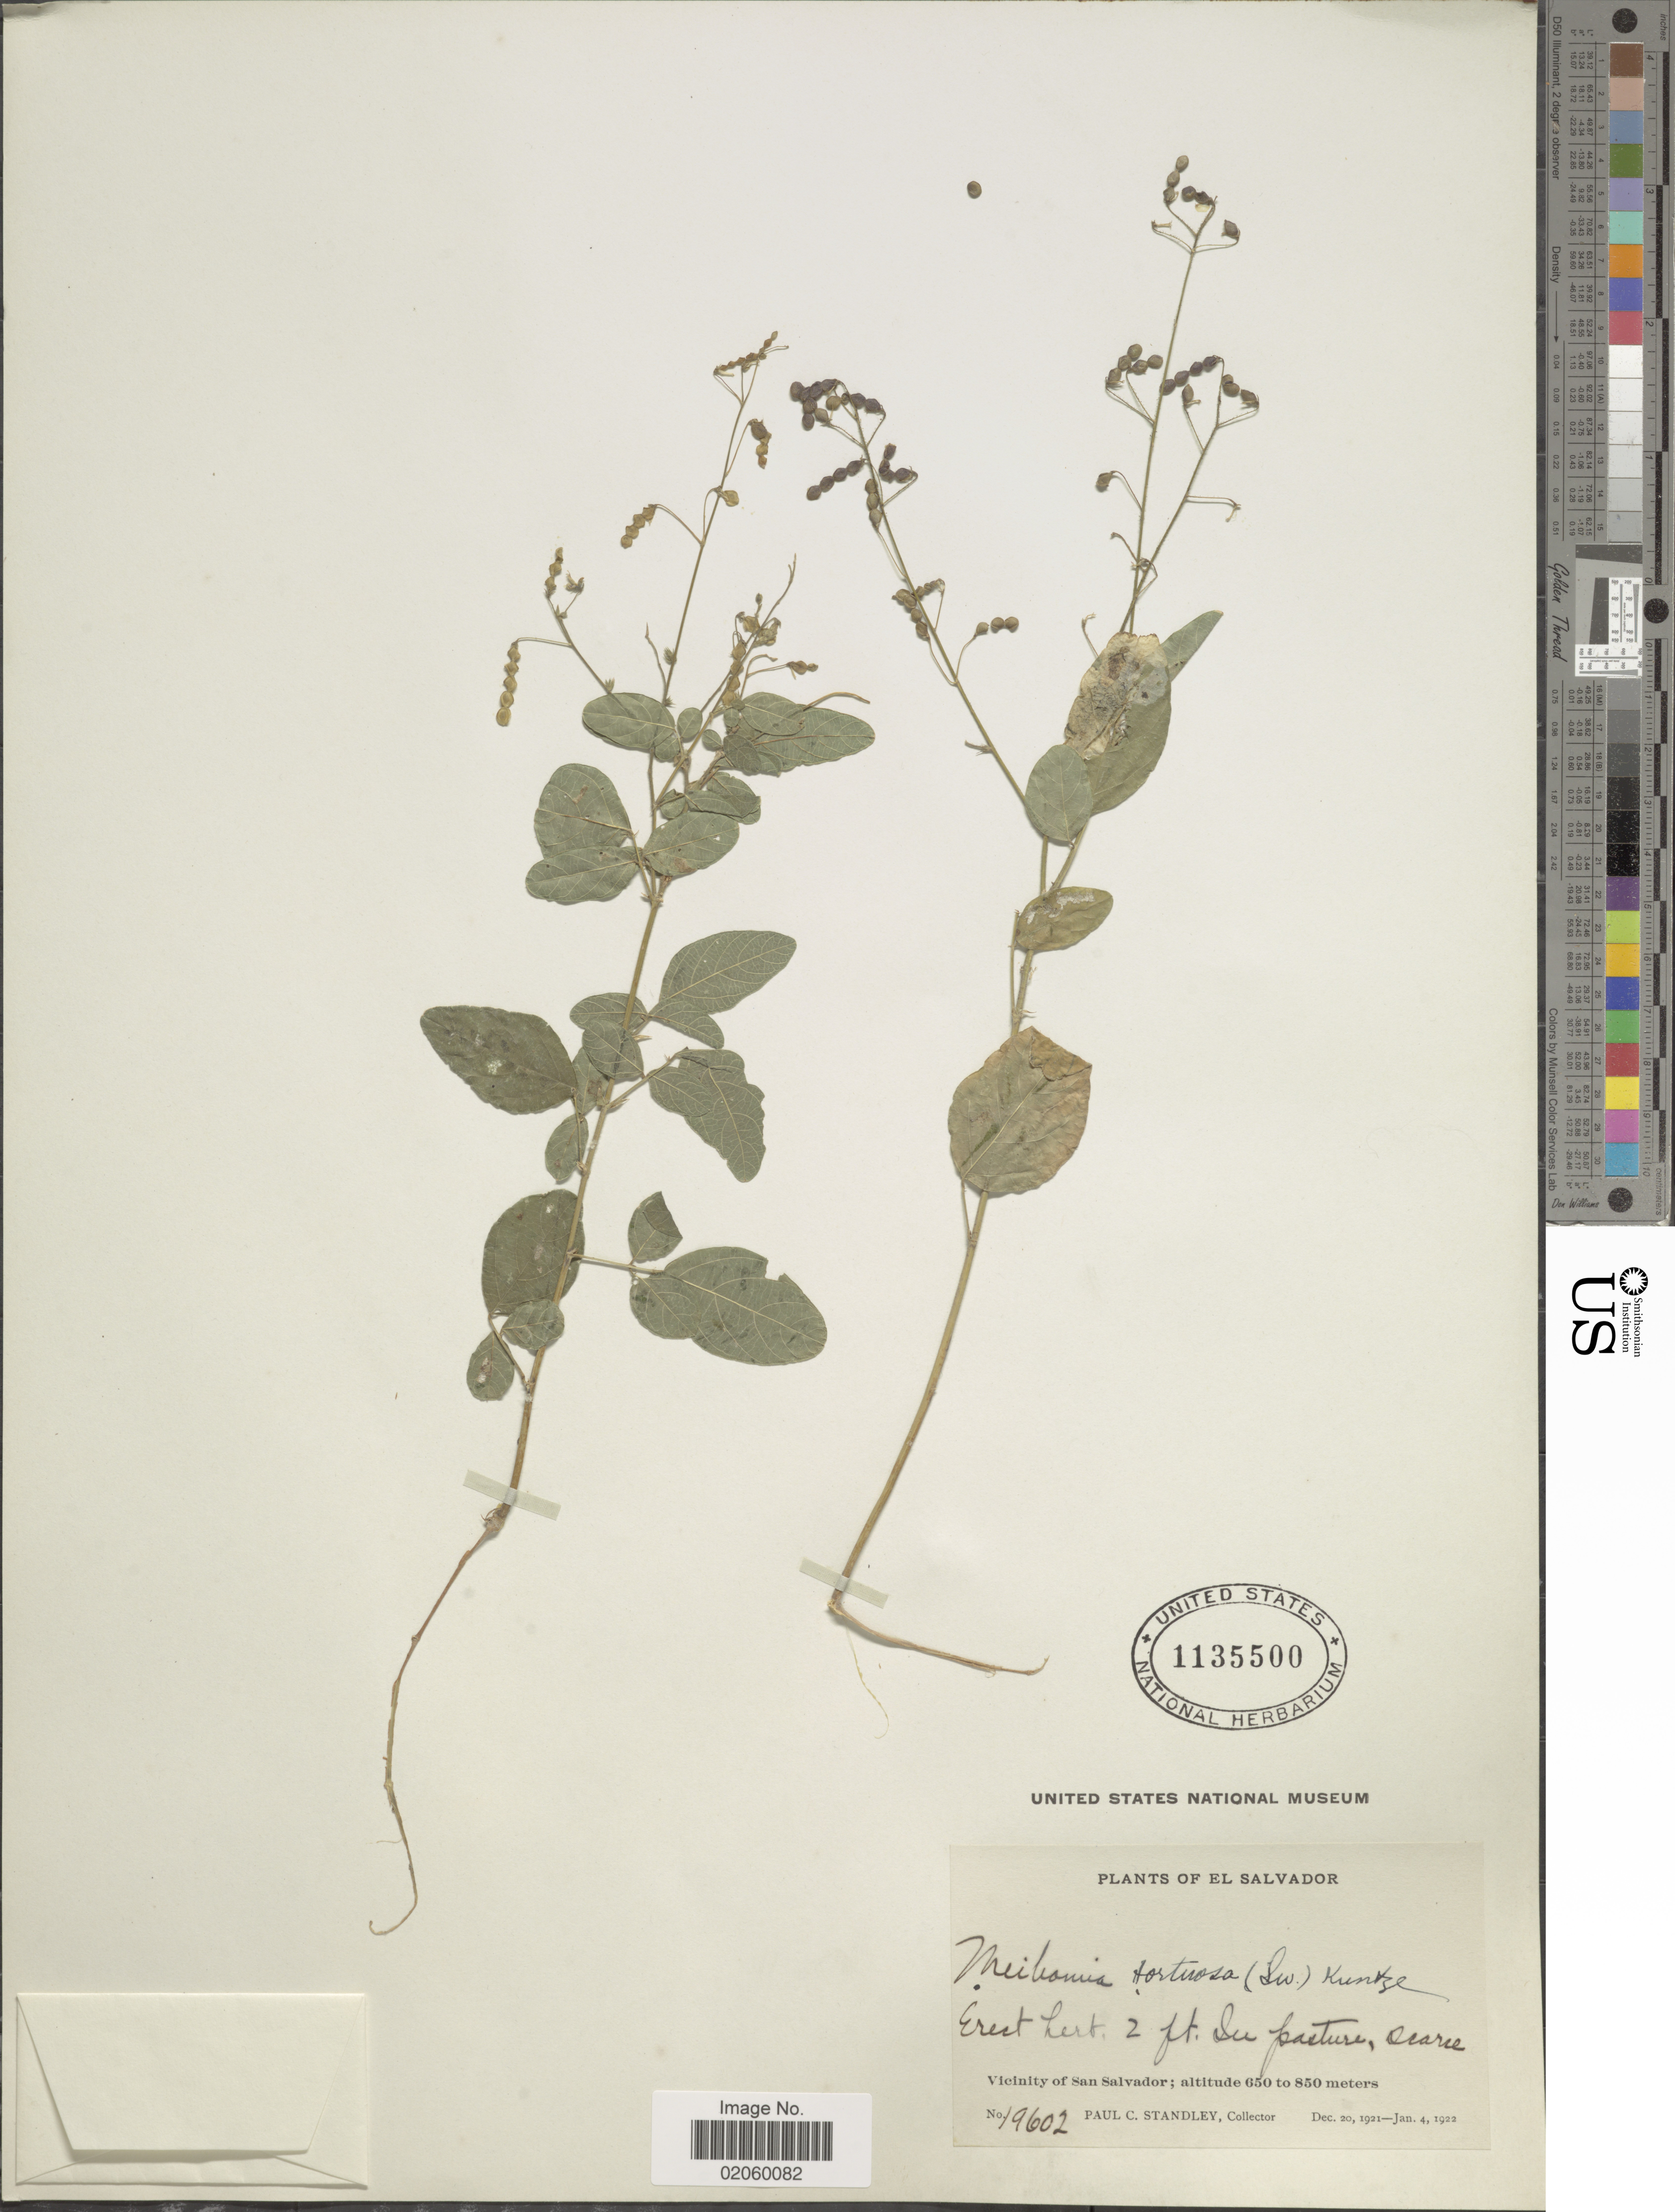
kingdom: Plantae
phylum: Tracheophyta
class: Magnoliopsida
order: Fabales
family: Fabaceae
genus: Desmodium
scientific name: Desmodium tortuosum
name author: (Sw.) DC.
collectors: P. C. Standley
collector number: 19602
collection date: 1921-12-20/1922-01-04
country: El Salvador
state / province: San Salvador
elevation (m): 650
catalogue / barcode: US 1135500